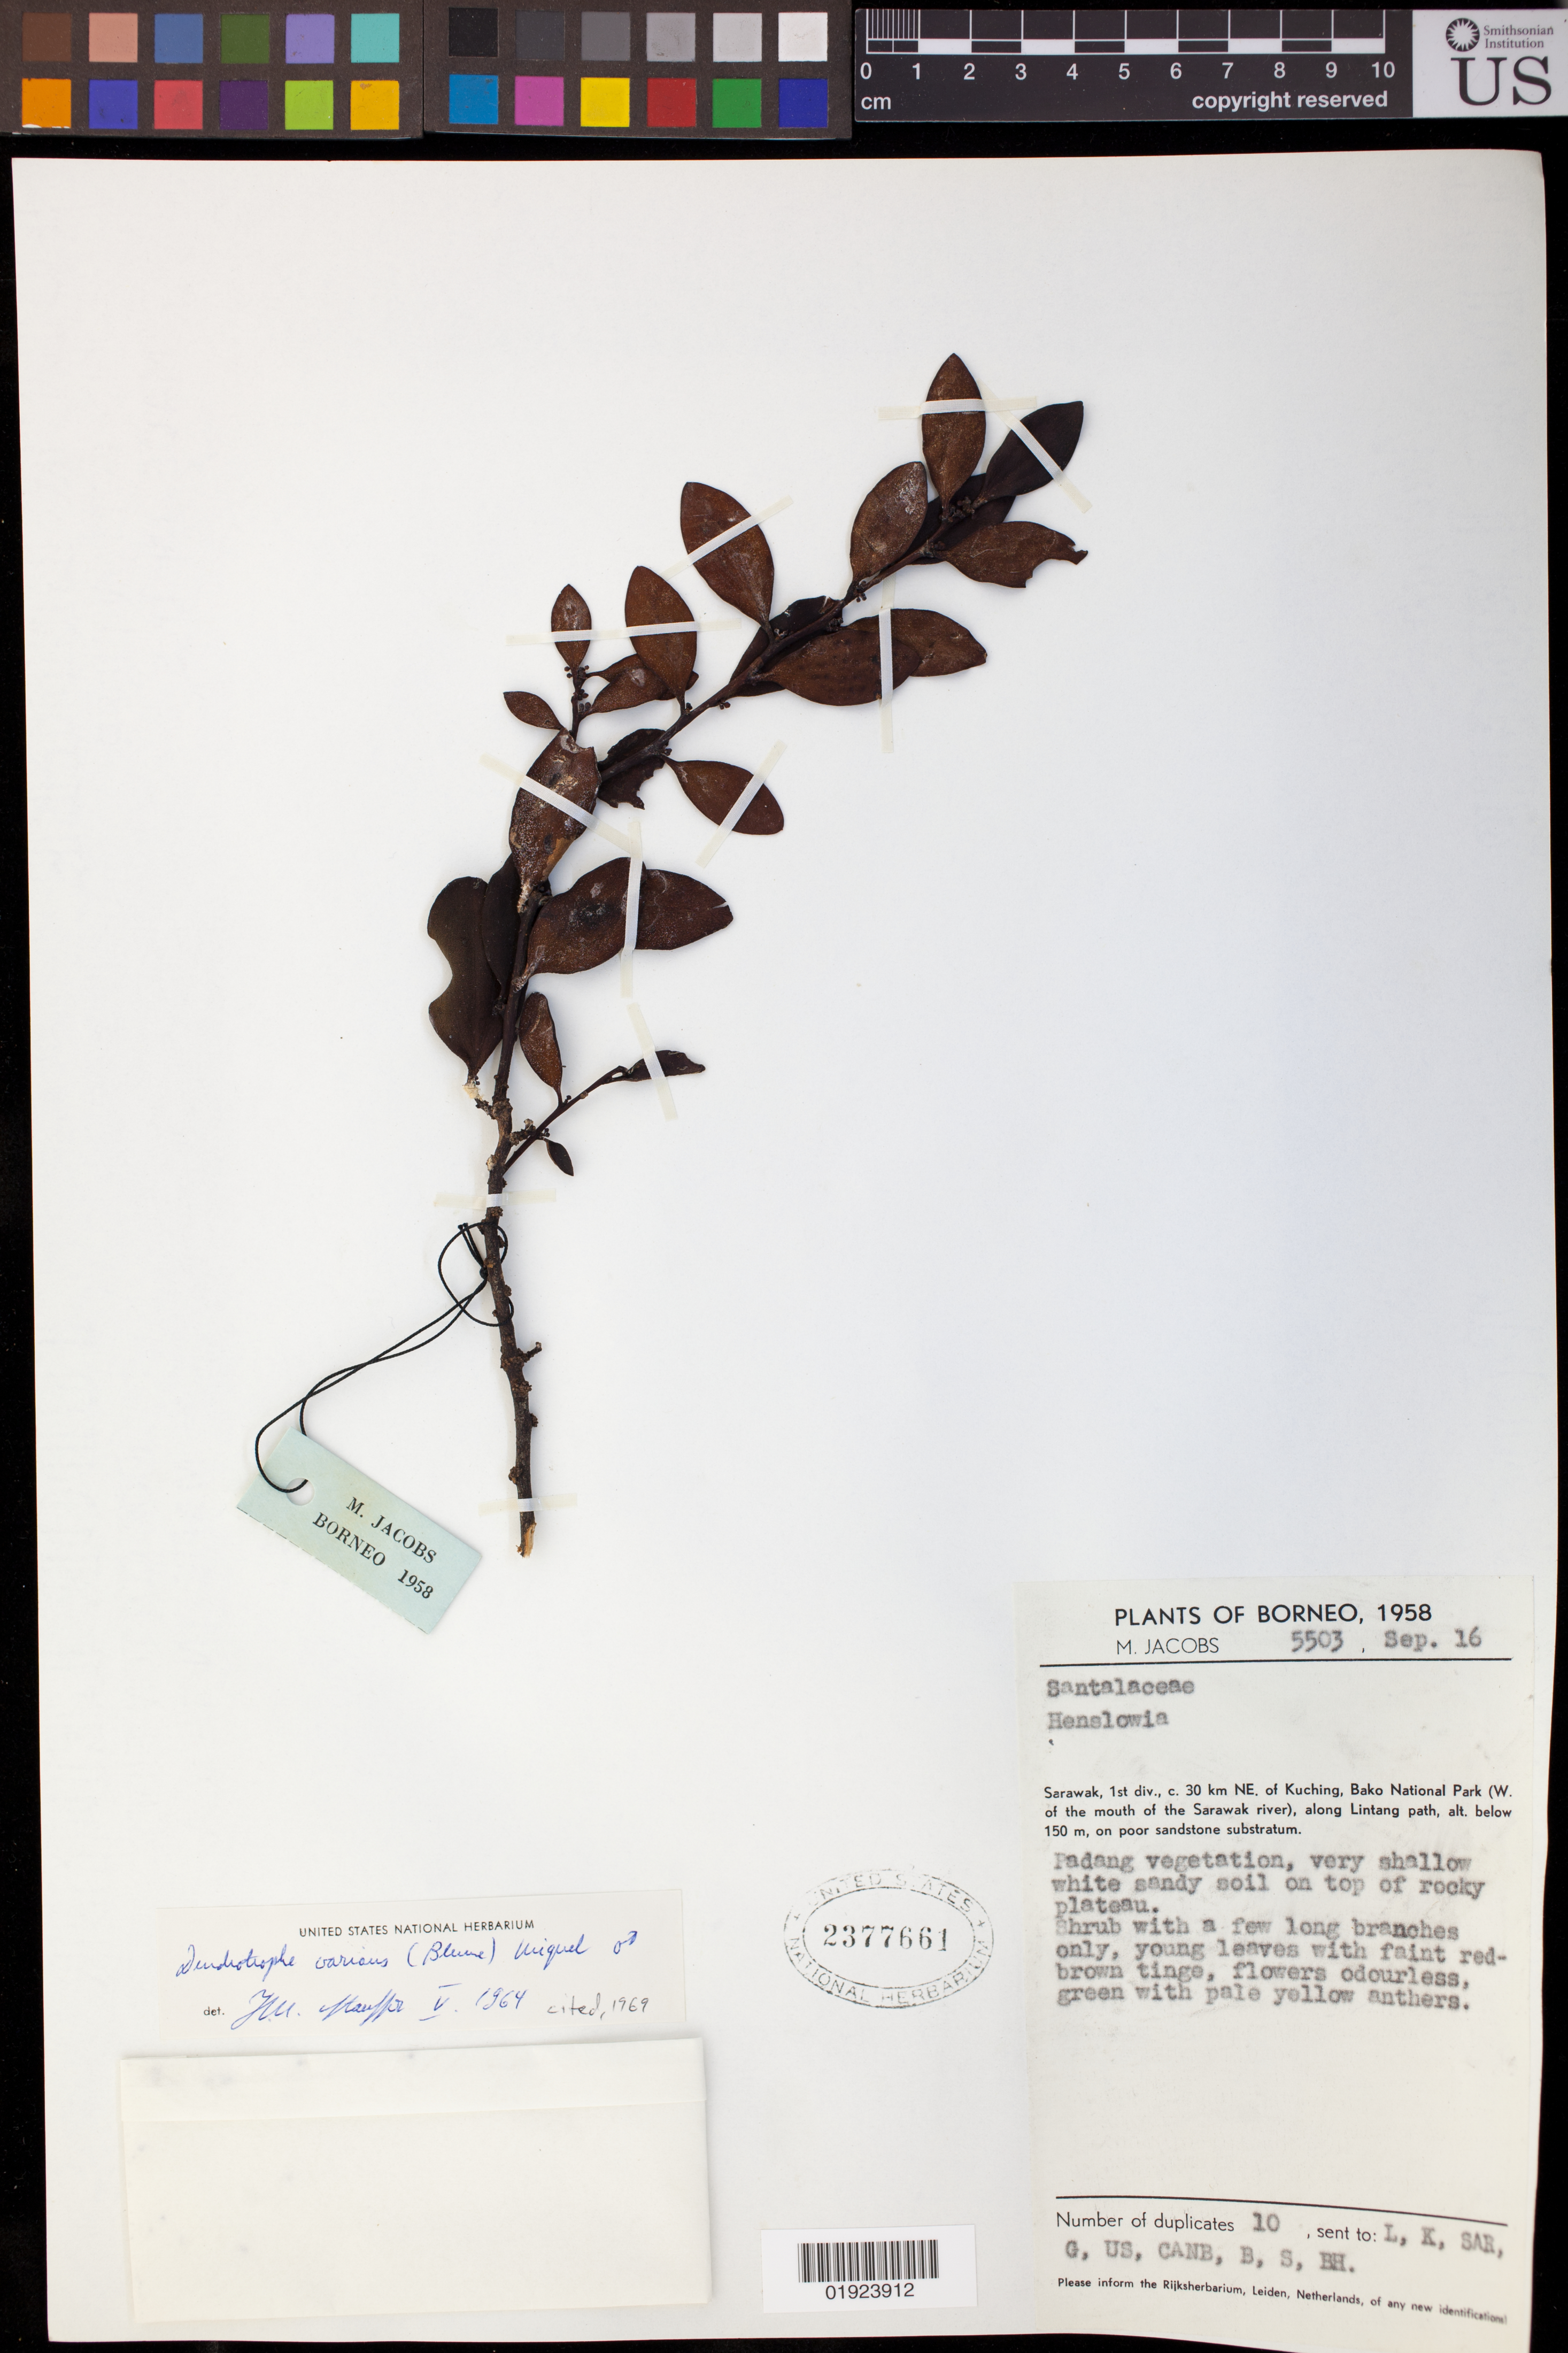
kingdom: Plantae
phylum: Tracheophyta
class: Magnoliopsida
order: Santalales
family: Amphorogynaceae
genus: Dendrotrophe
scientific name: Dendrotrophe varians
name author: (Blume) Miq.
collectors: M. Jacobs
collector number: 5503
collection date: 1958-09-16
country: Malaysia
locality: Sarawak, 1st div., c.30 km NE. of Kuching, Bako National Park (W. of the mouth of the Sarawak river), along Lintang path, alt. below 150 m, on poor sandstone substatum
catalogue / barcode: US 2377661